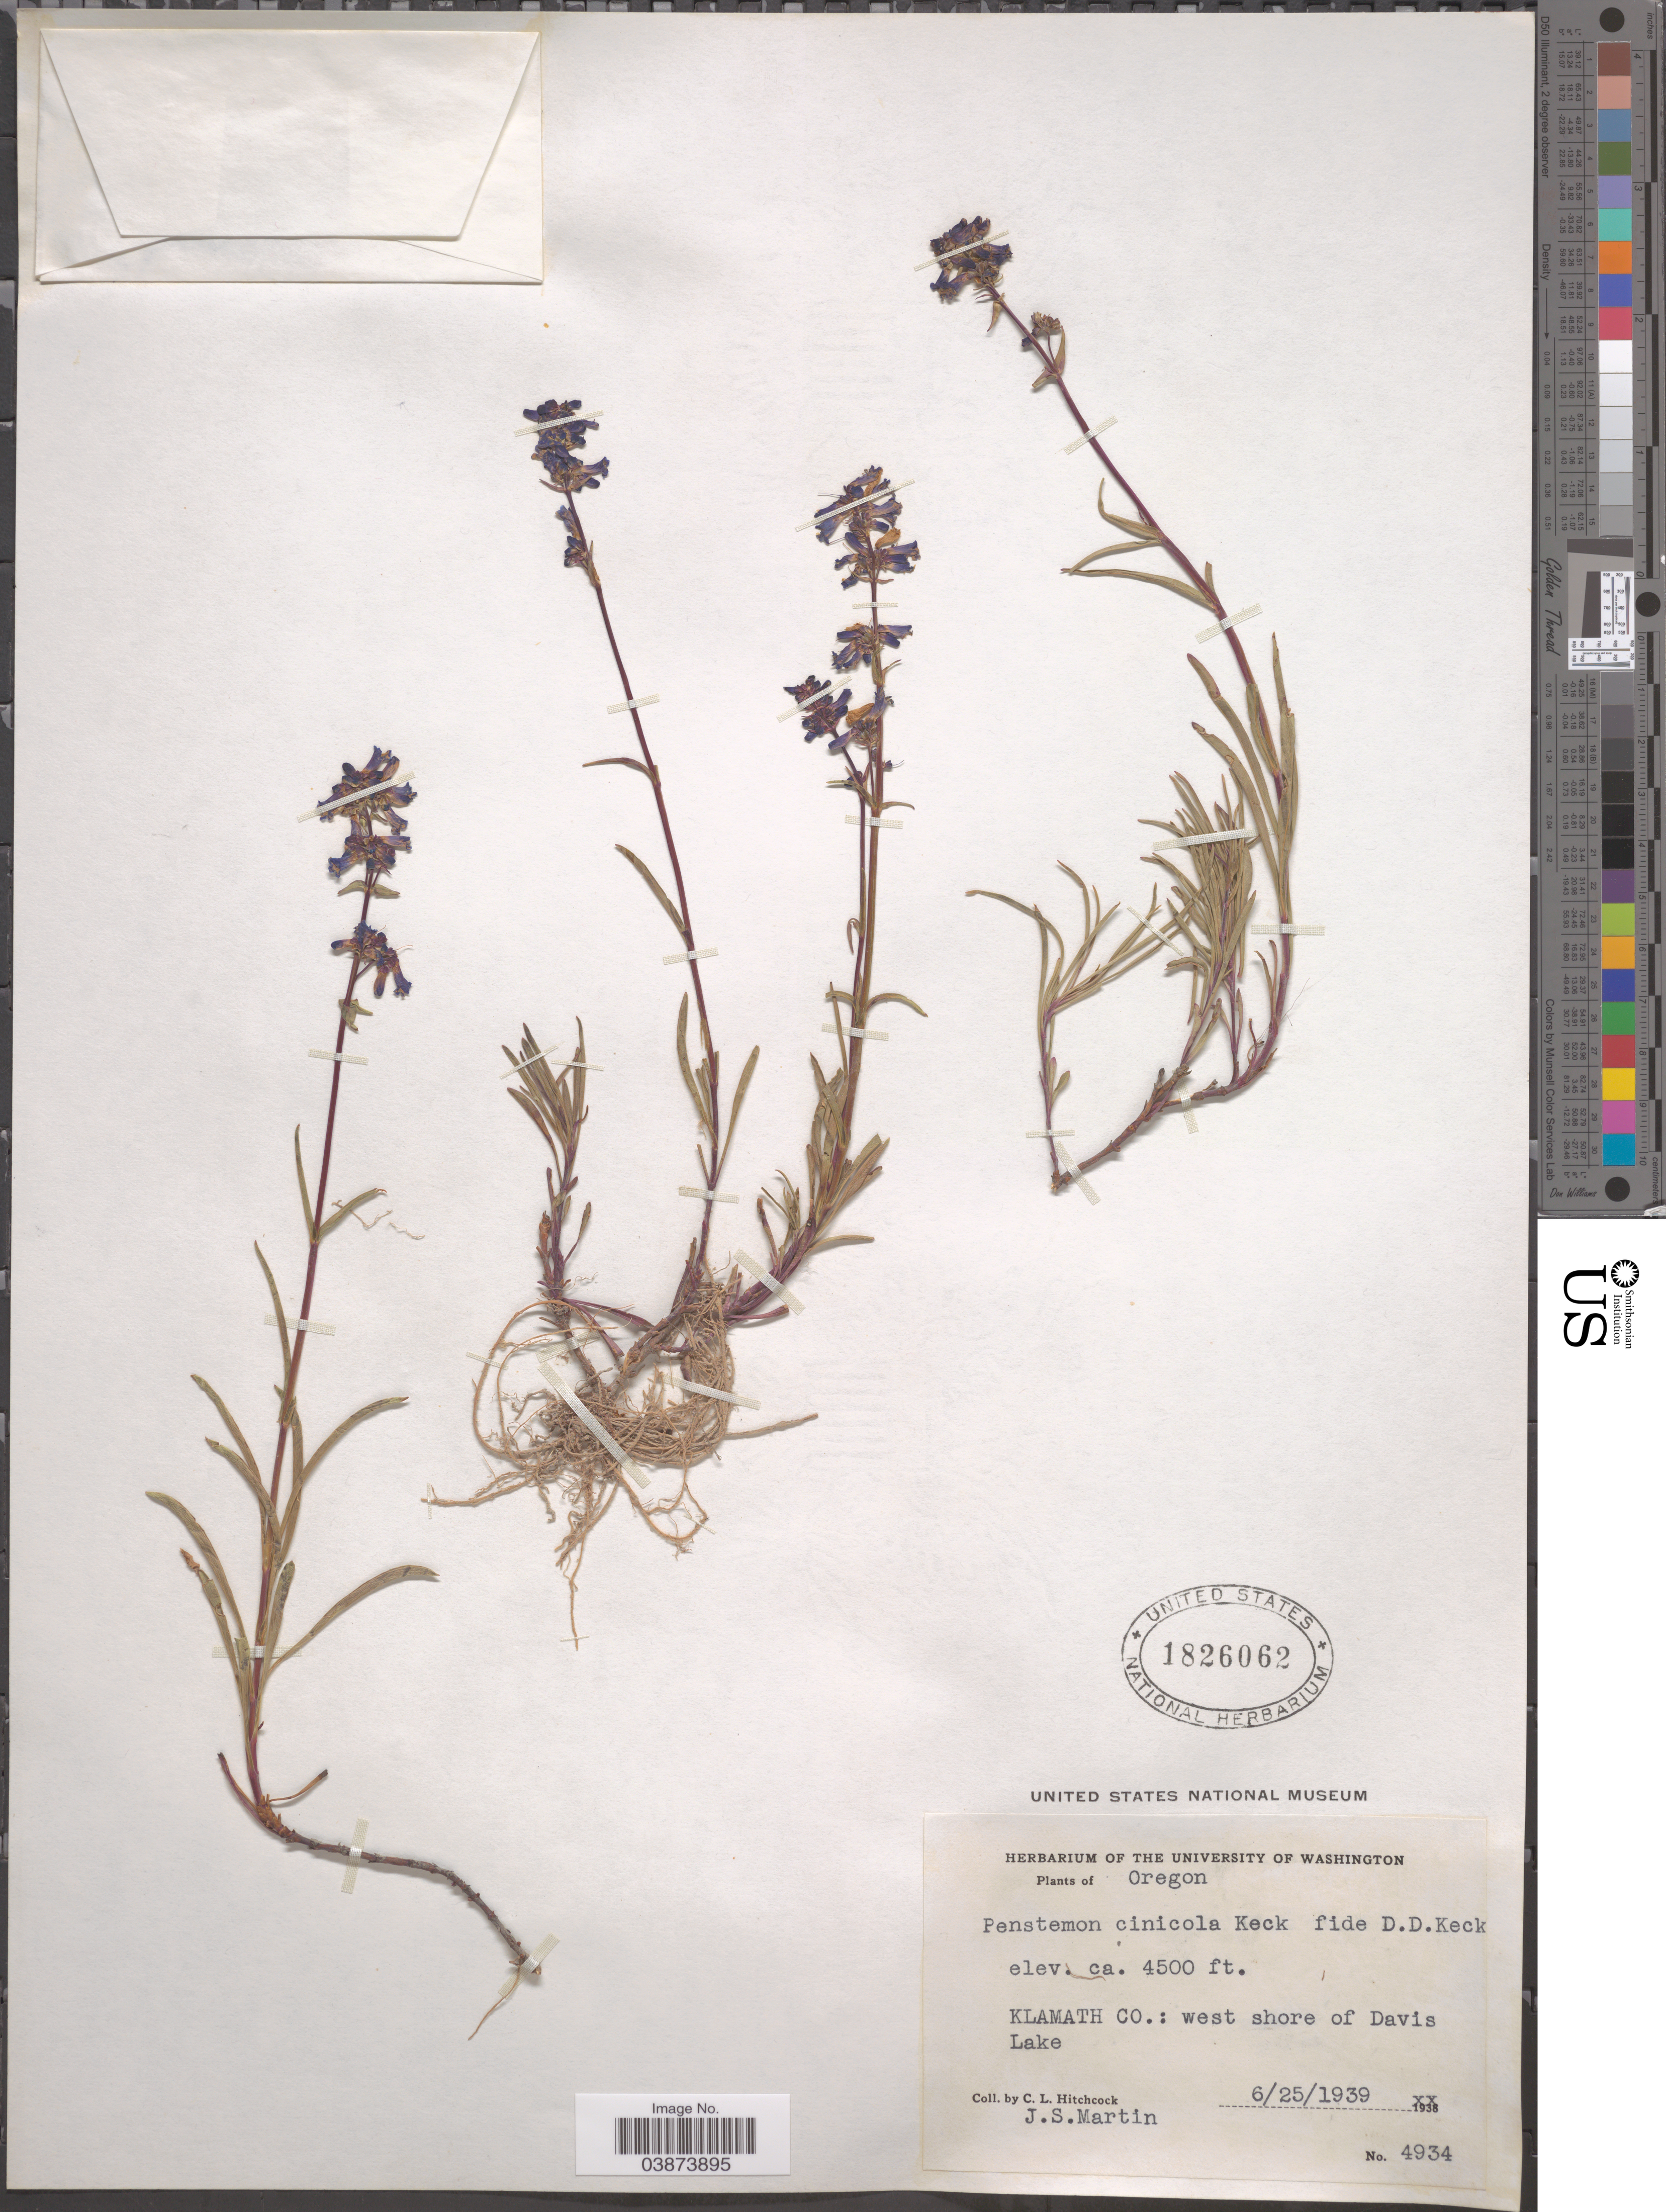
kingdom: Plantae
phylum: Tracheophyta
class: Magnoliopsida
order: Lamiales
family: Plantaginaceae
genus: Penstemon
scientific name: Penstemon cinicola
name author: D.D. Keck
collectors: C. L. Hitchcock & J. S. Martin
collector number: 4934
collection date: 1939-06-25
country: United States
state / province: Oregon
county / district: Klamath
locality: Klamath Co.: west shore of Davis Lake.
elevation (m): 1372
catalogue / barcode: US 1826062